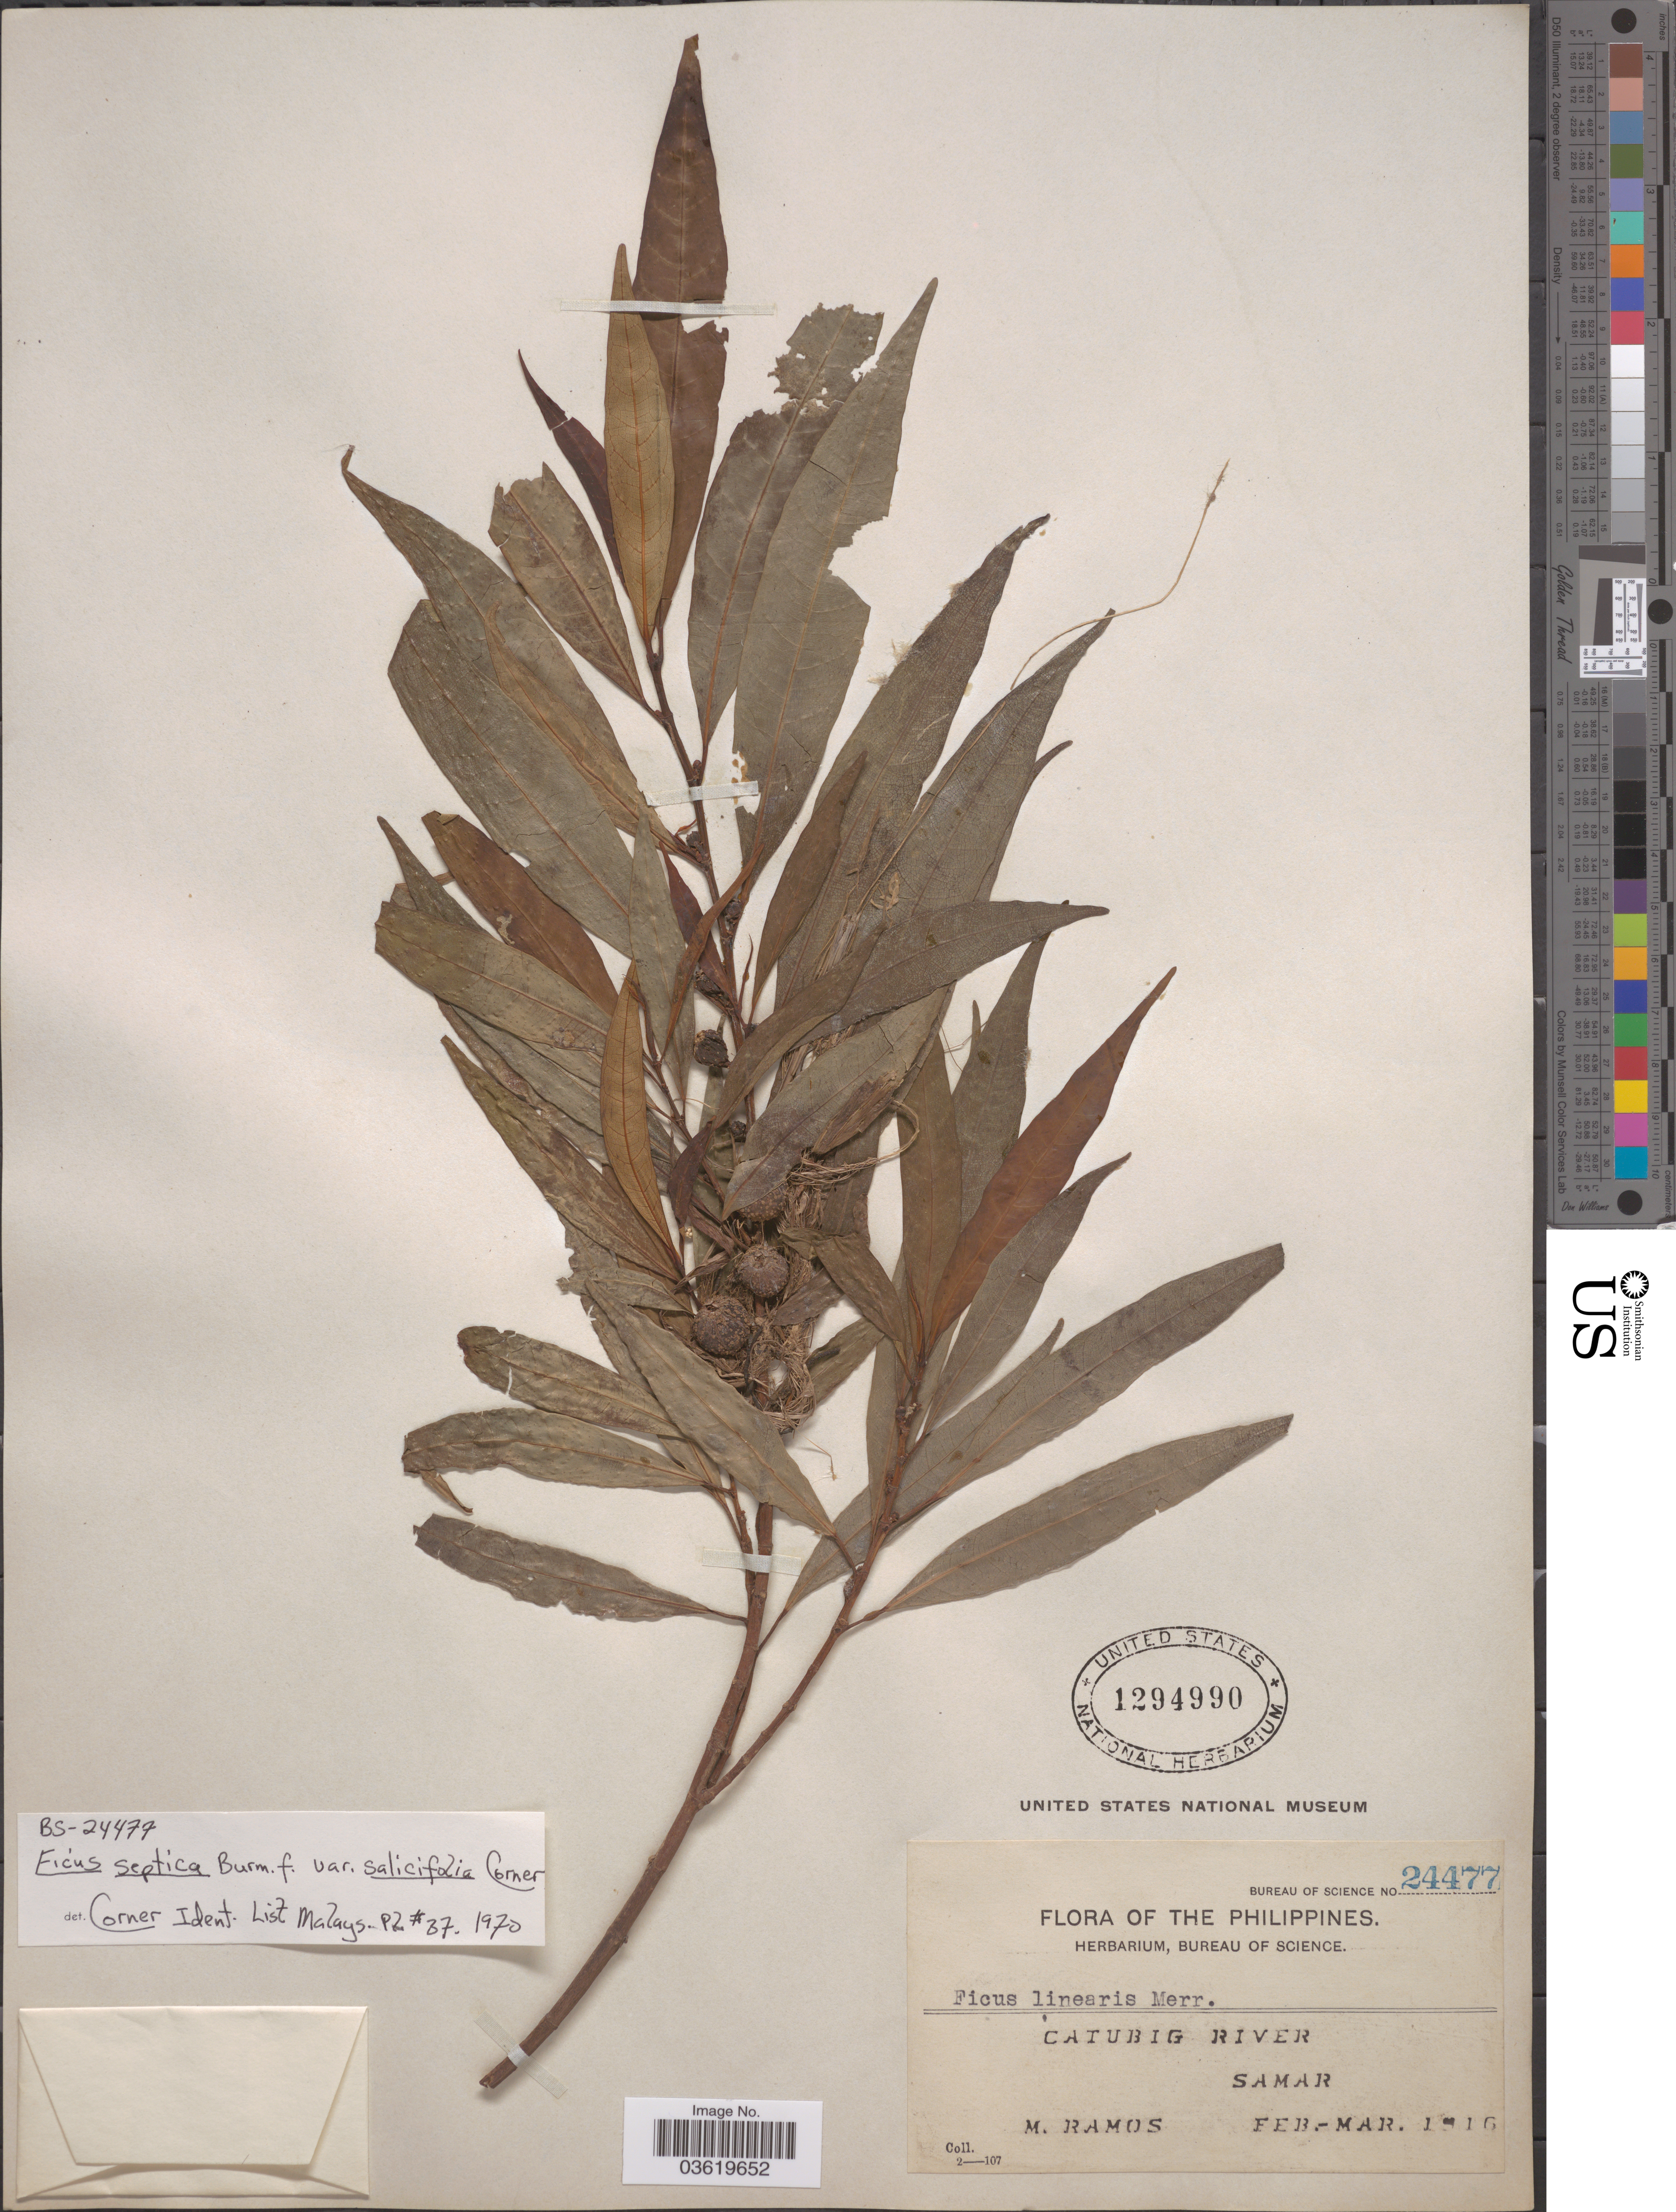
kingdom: Plantae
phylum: Tracheophyta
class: Magnoliopsida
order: Rosales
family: Moraceae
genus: Ficus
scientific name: Ficus septica var. salicifolia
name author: Corner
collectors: M. Ramos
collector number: Bureau of Science 24477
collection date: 1916-02/1916-03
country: Philippines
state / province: Eastern Visayas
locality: Catubig River. Samar.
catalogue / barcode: US 1294990